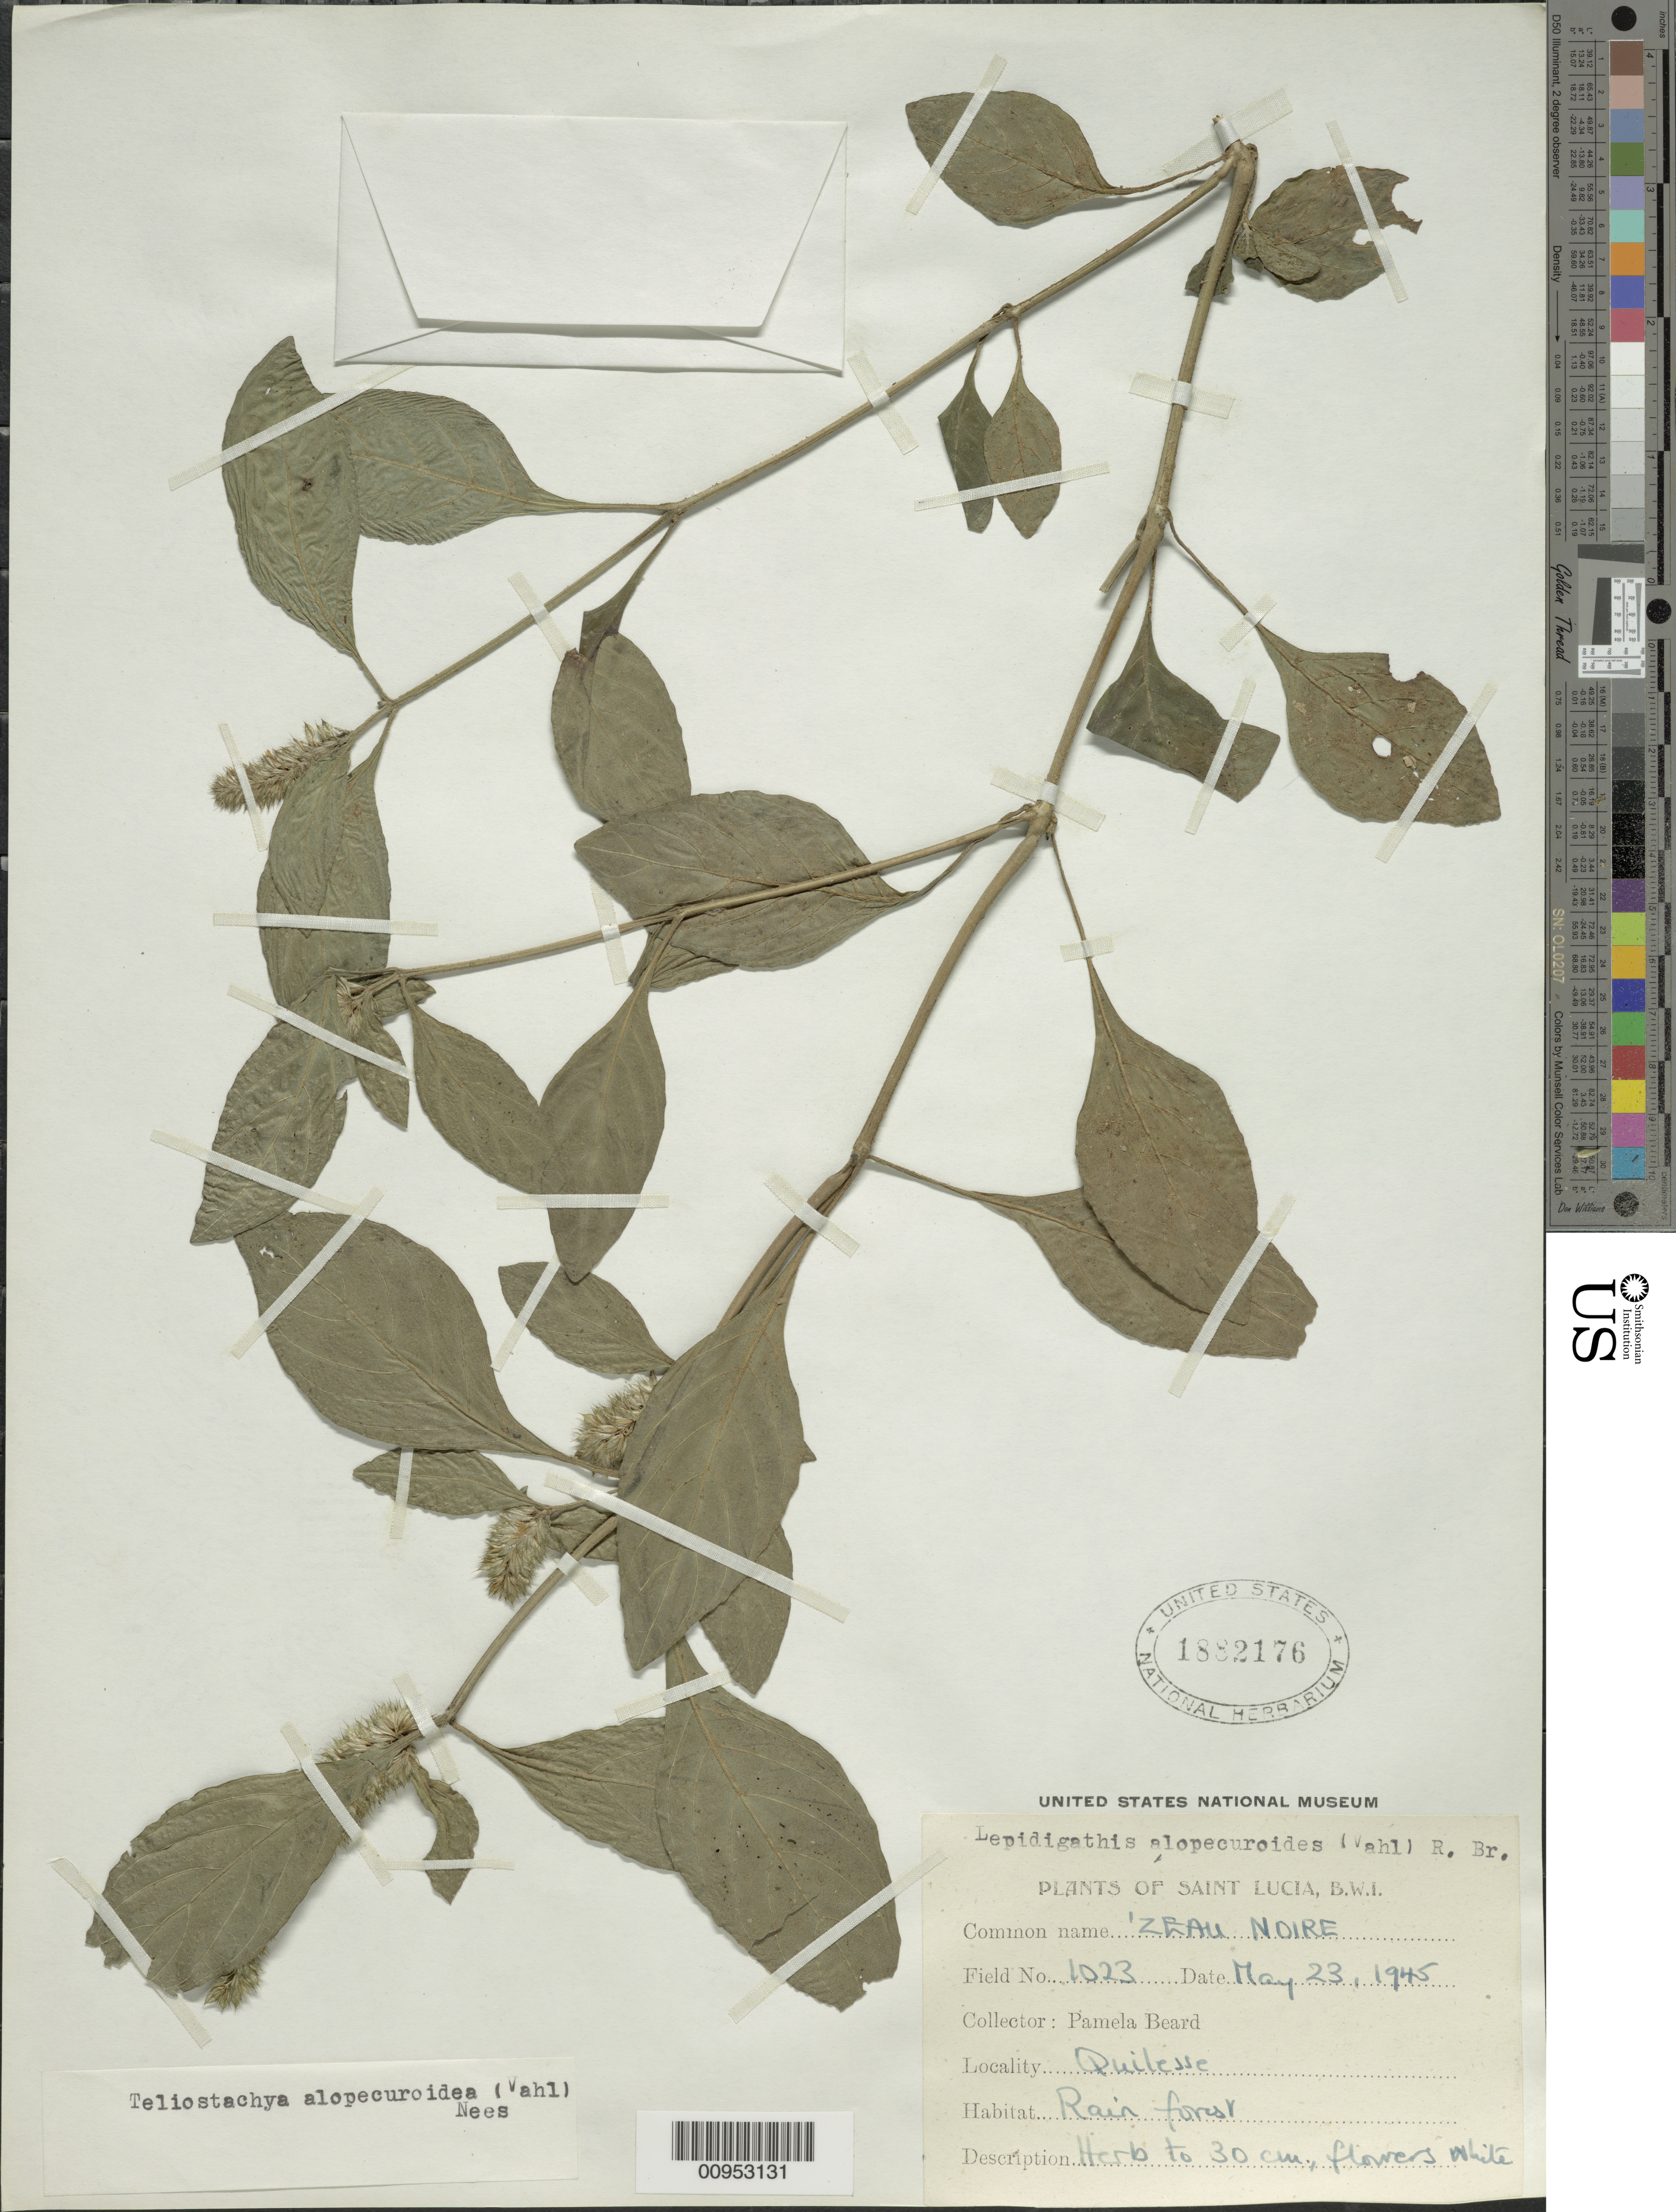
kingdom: Plantae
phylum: Tracheophyta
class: Magnoliopsida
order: Lamiales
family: Acanthaceae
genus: Teliostachya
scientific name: Teliostachya alopecuroidea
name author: (Vahl) Nees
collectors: P. Beard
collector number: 1023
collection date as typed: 23 May 1945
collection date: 1945-05-23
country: St. Lucia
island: St. Lucia I.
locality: Quilesse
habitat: Rainforest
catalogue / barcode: US 1882176